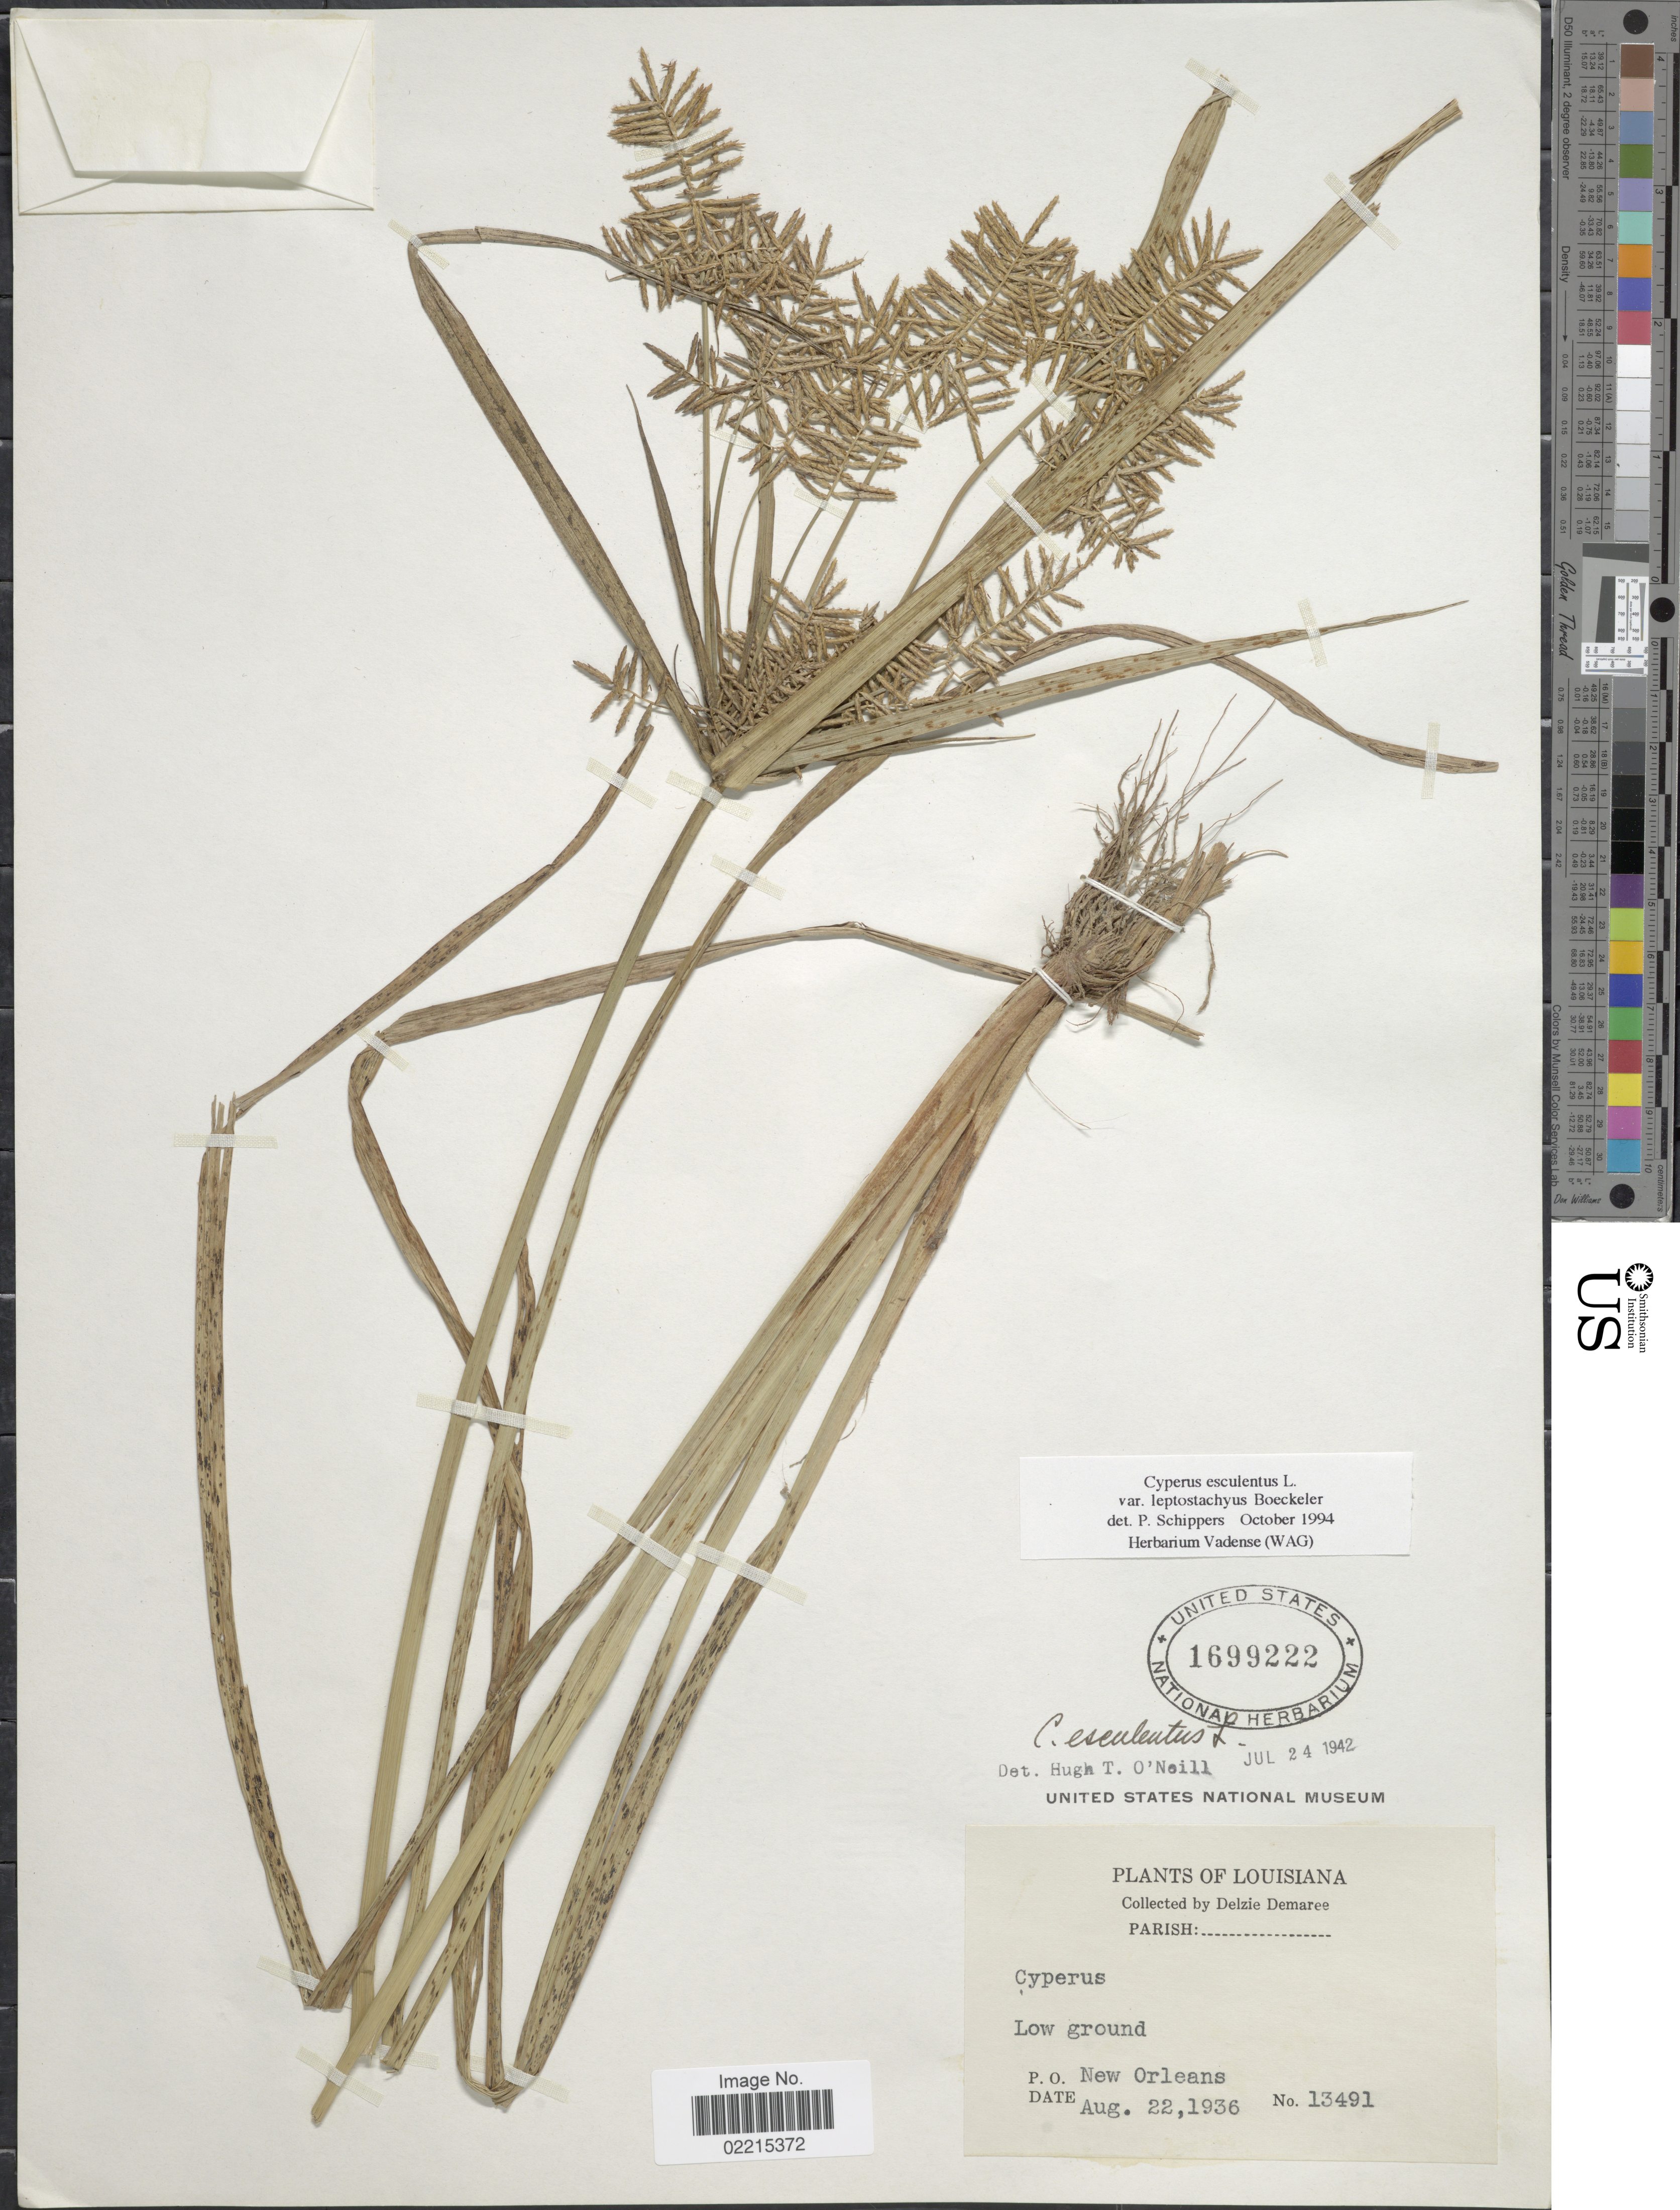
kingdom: Plantae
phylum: Tracheophyta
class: Liliopsida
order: Poales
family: Cyperaceae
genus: Cyperus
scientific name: Cyperus esculentus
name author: L.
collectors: D. Demaree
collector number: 13491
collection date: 1936-08-22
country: United States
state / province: Louisiana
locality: Parish: P. O. New Orleans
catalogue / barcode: US 1699222